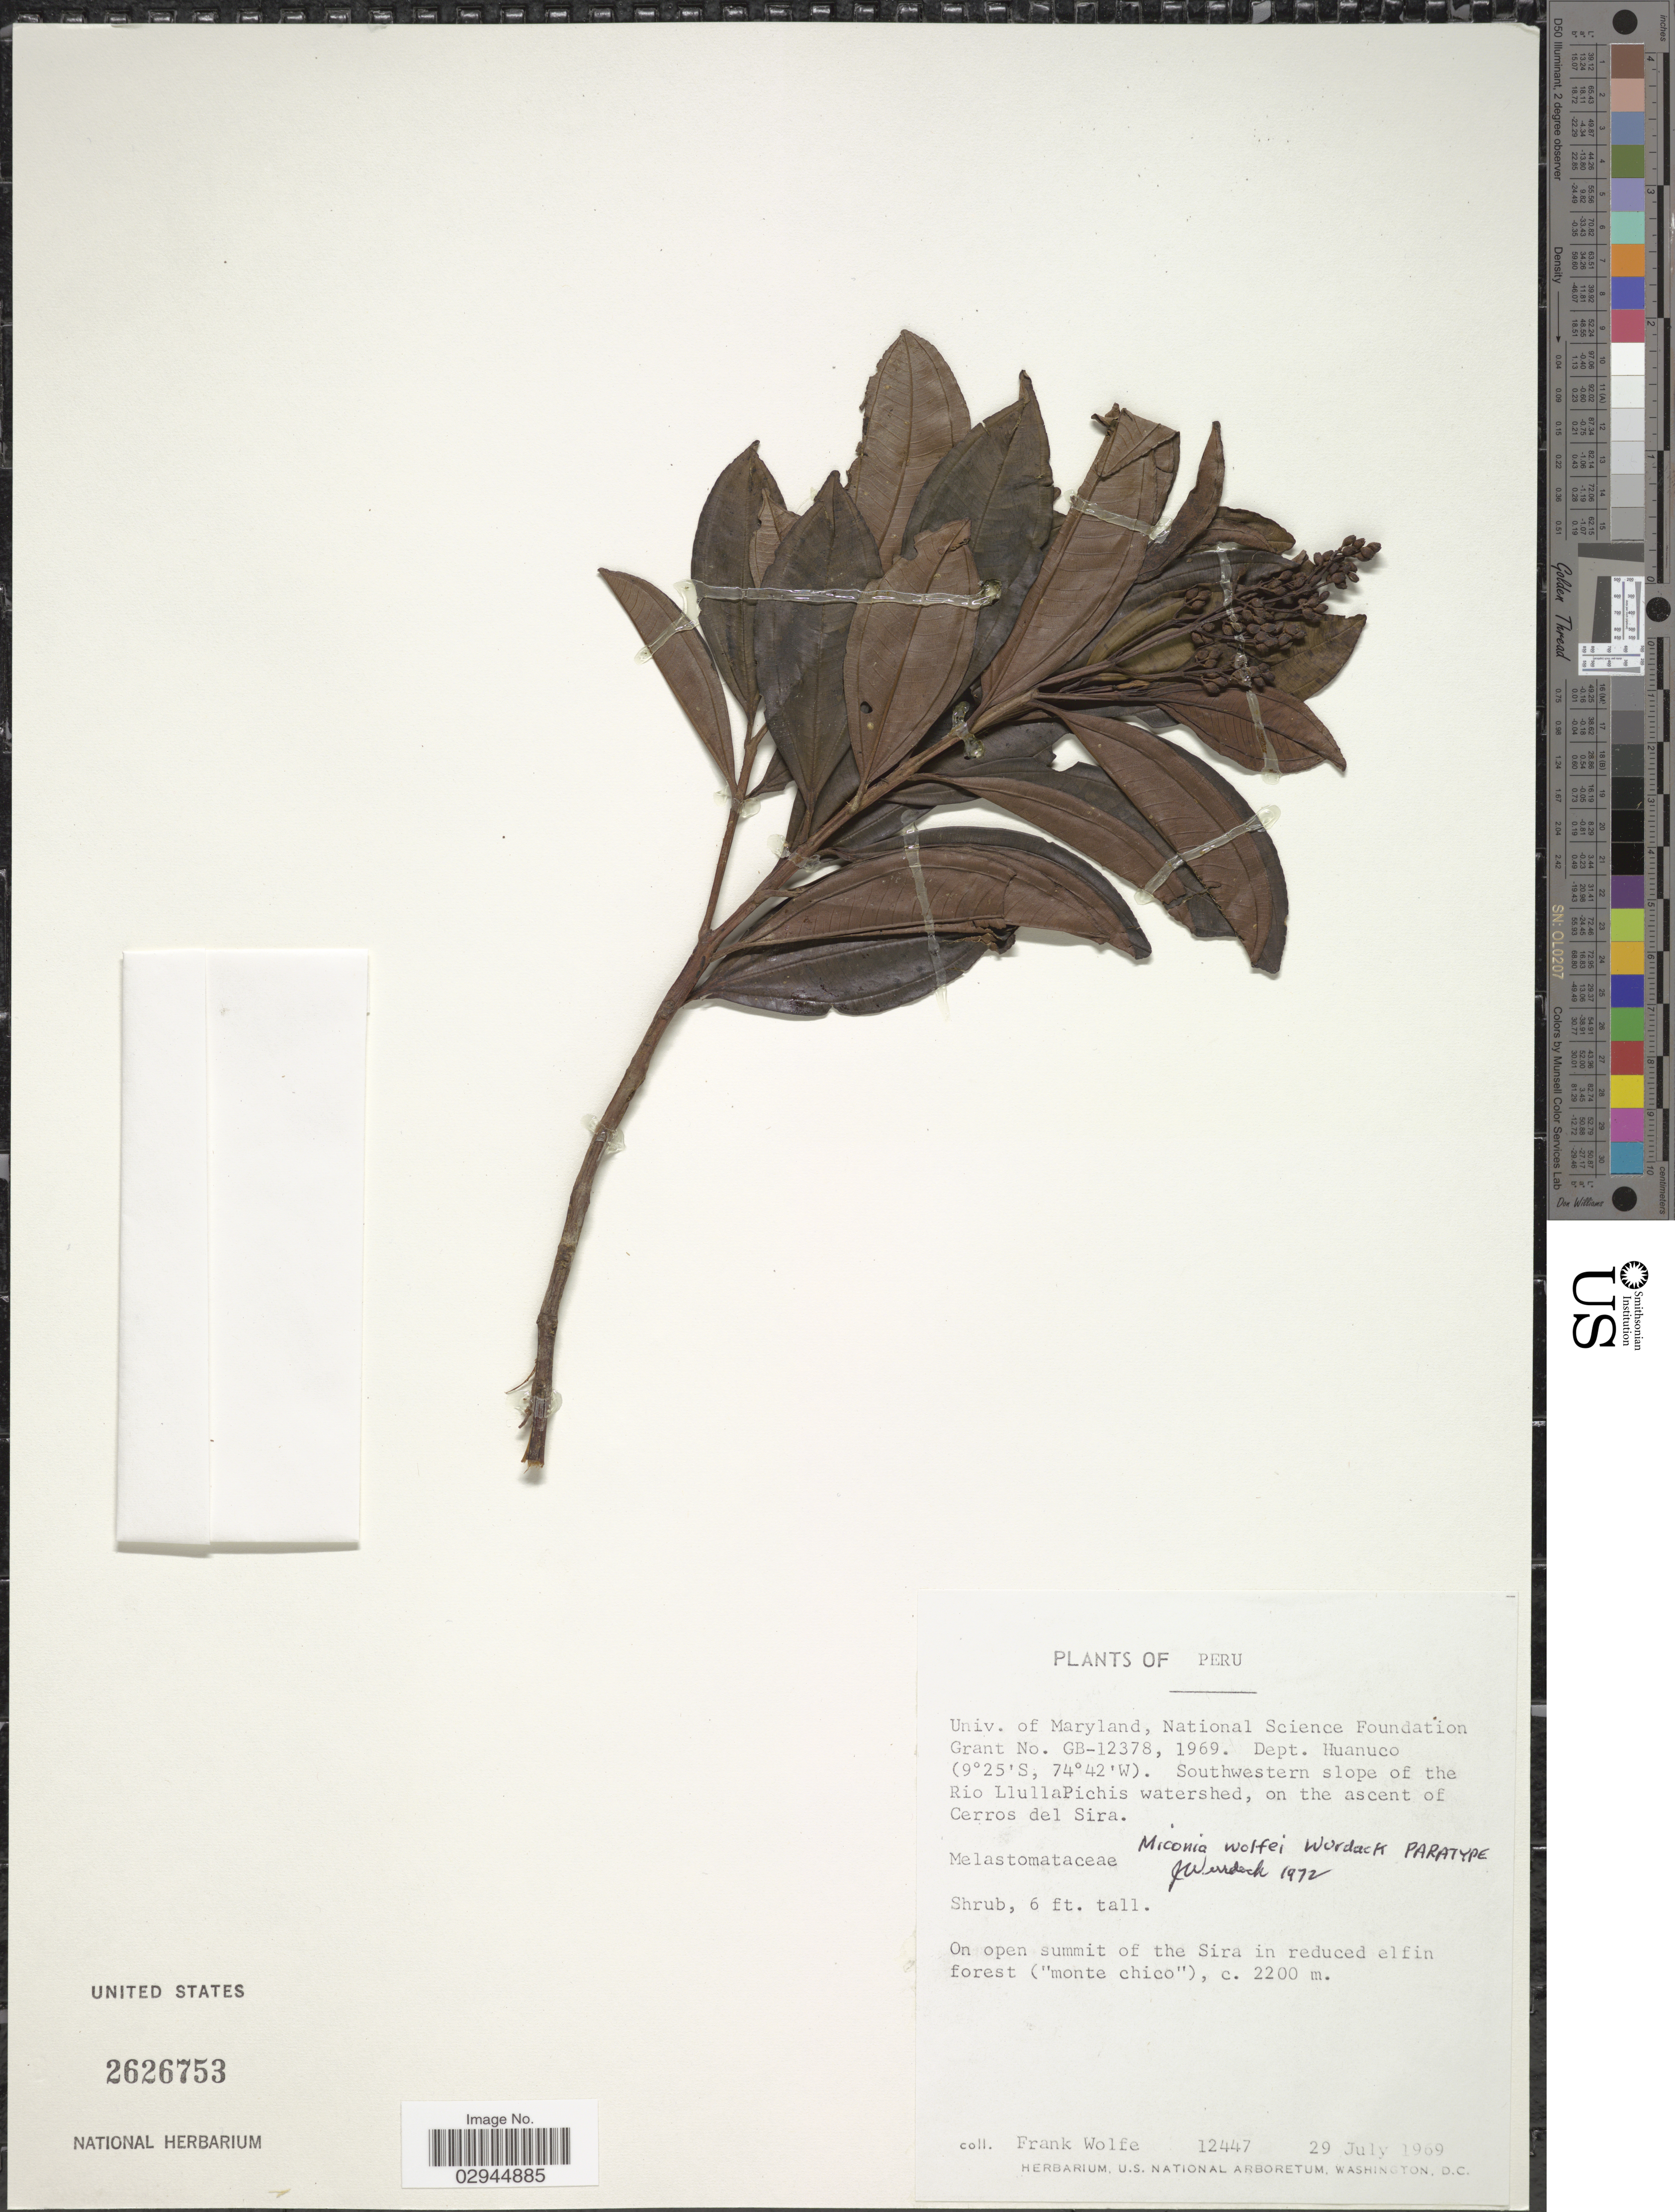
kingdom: Plantae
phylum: Tracheophyta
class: Magnoliopsida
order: Myrtales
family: Melastomataceae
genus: Miconia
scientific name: Miconia wolfei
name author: Wurdack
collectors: F. Wolfe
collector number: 12447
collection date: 1969-07-29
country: Peru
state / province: Huánuco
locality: Dept. Huanuco. Southwestern slope of the Rio LlullaPichis watershed, on the ascent of Cerros del Sira. On open summit of the Sira in reduced elfin forest ("monte chico").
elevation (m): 2200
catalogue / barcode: US 2626753